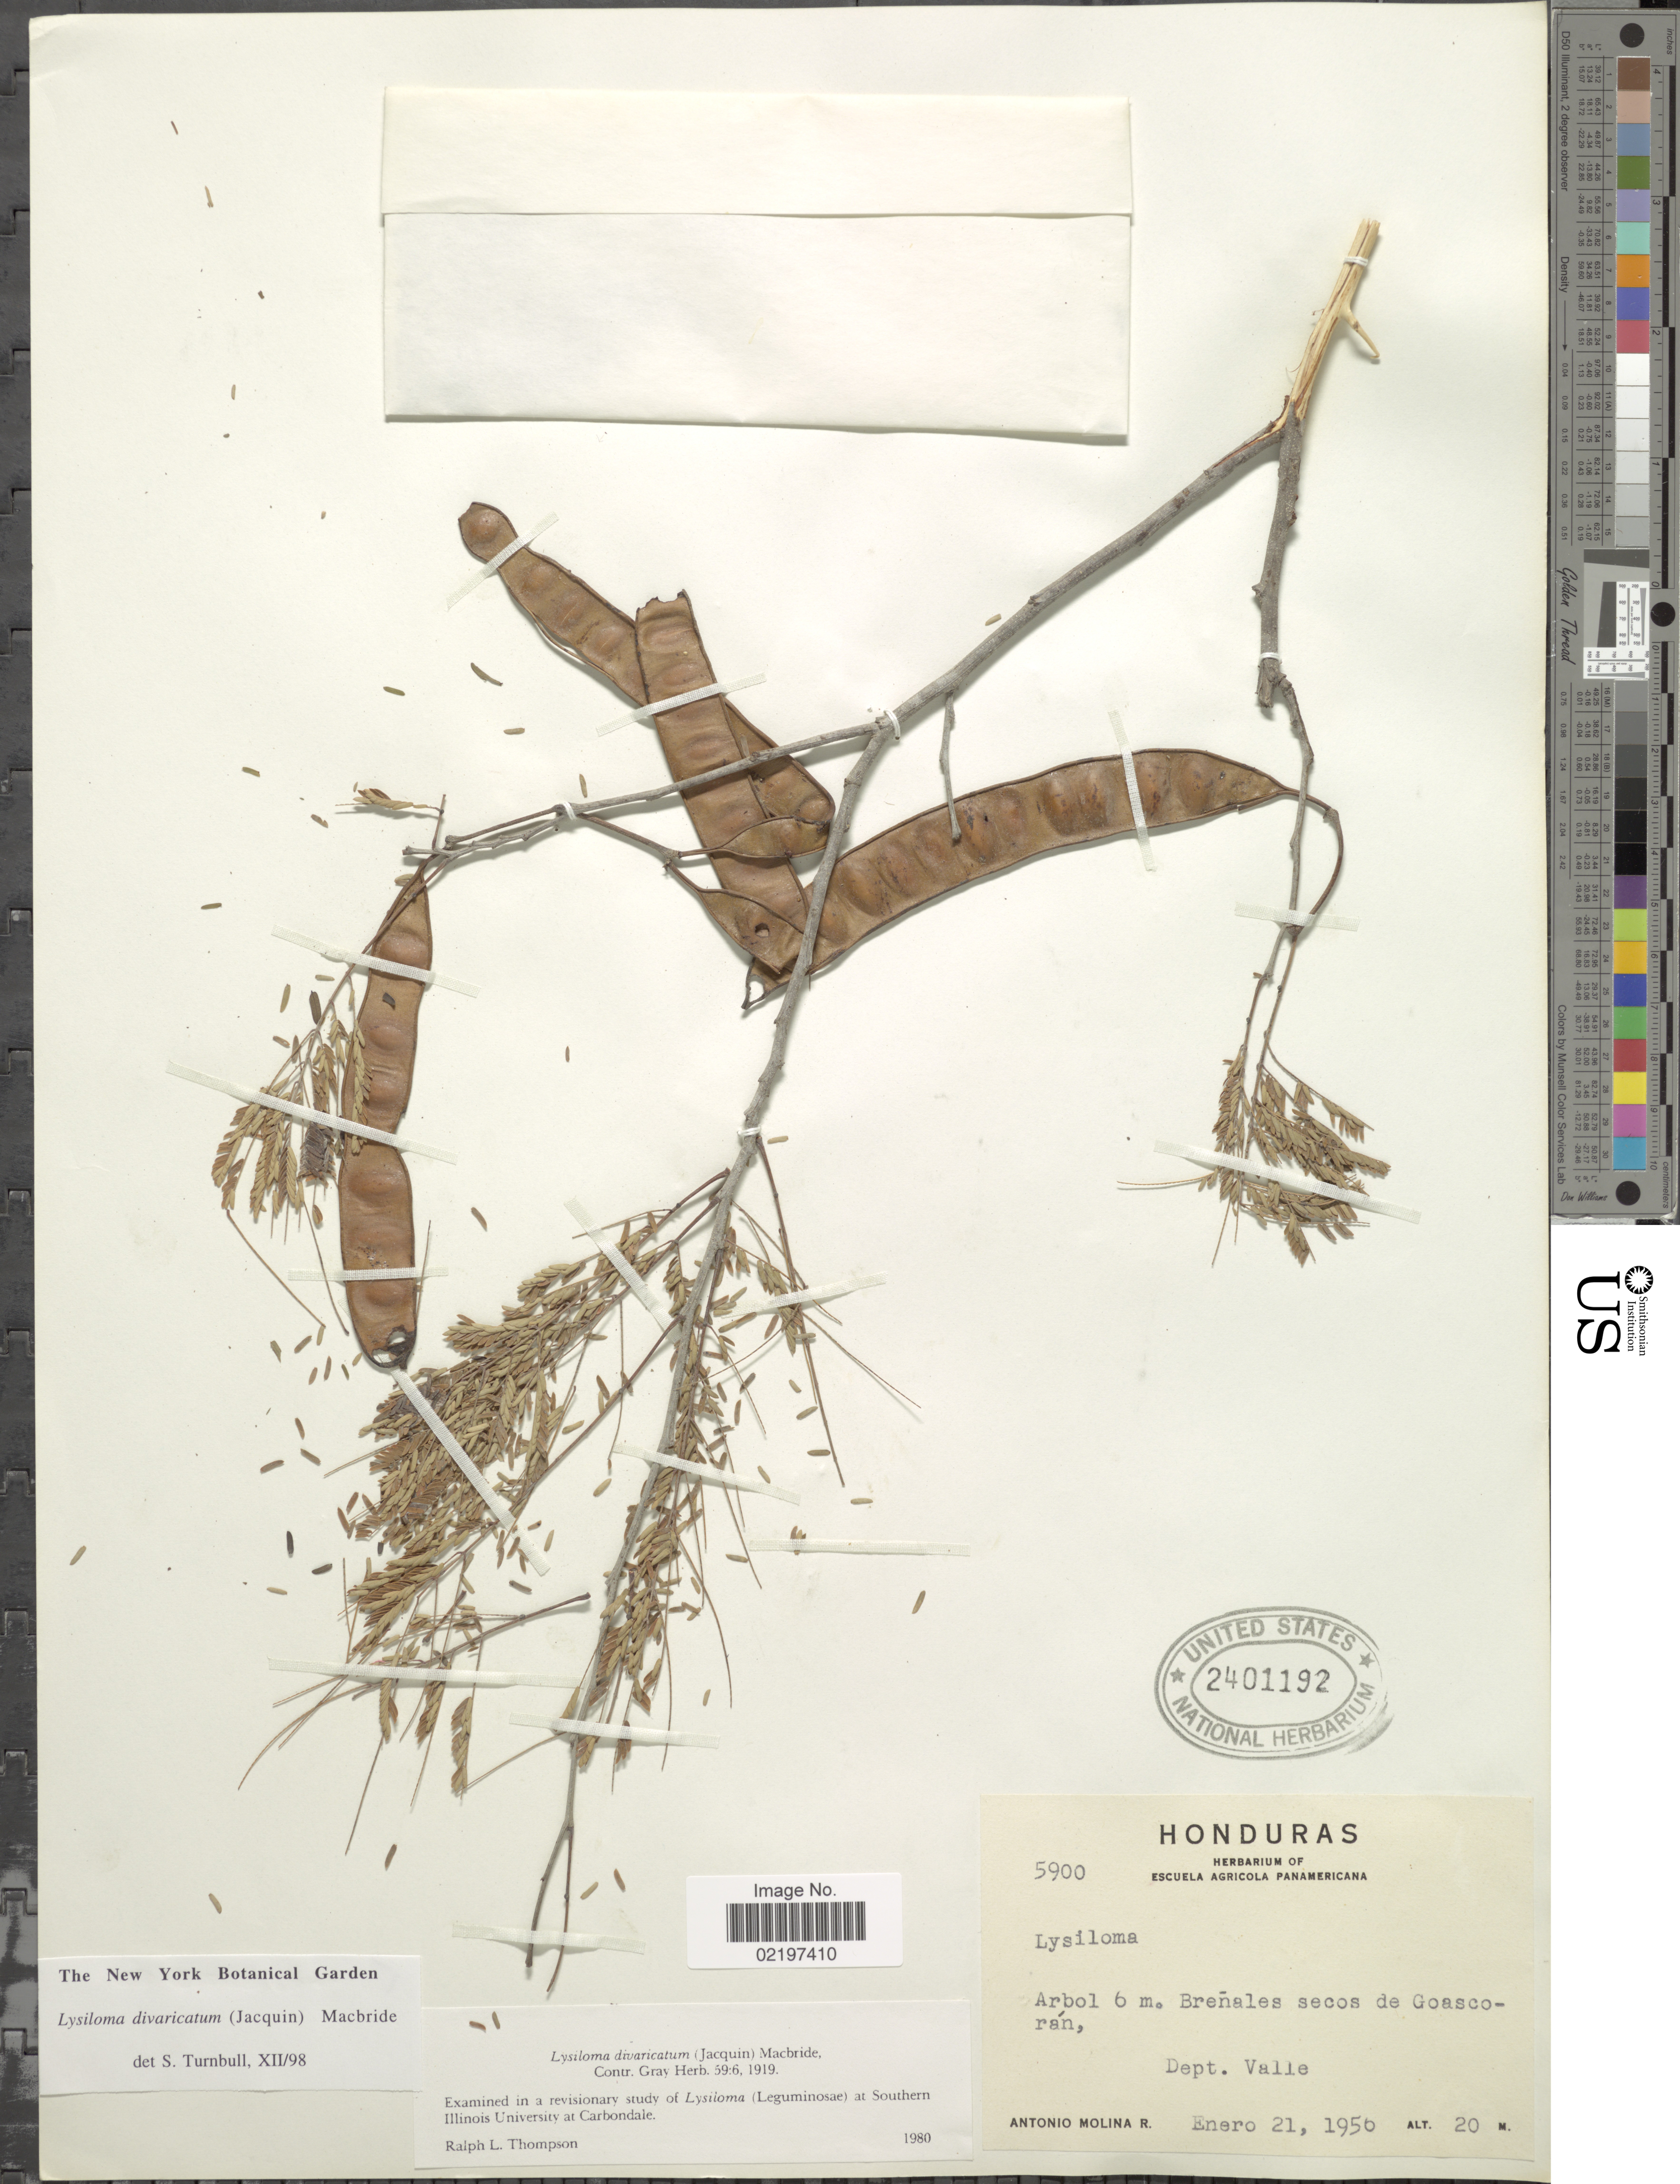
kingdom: Plantae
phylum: Tracheophyta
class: Magnoliopsida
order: Fabales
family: Fabaceae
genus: Lysiloma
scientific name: Lysiloma divaricatum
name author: (Jacq.) J.F. Macbr.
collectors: A. Molina R.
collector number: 5900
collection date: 1956-01-21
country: Honduras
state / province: Valle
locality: Breñales secos de Goascorán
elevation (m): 20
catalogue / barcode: US 2401192